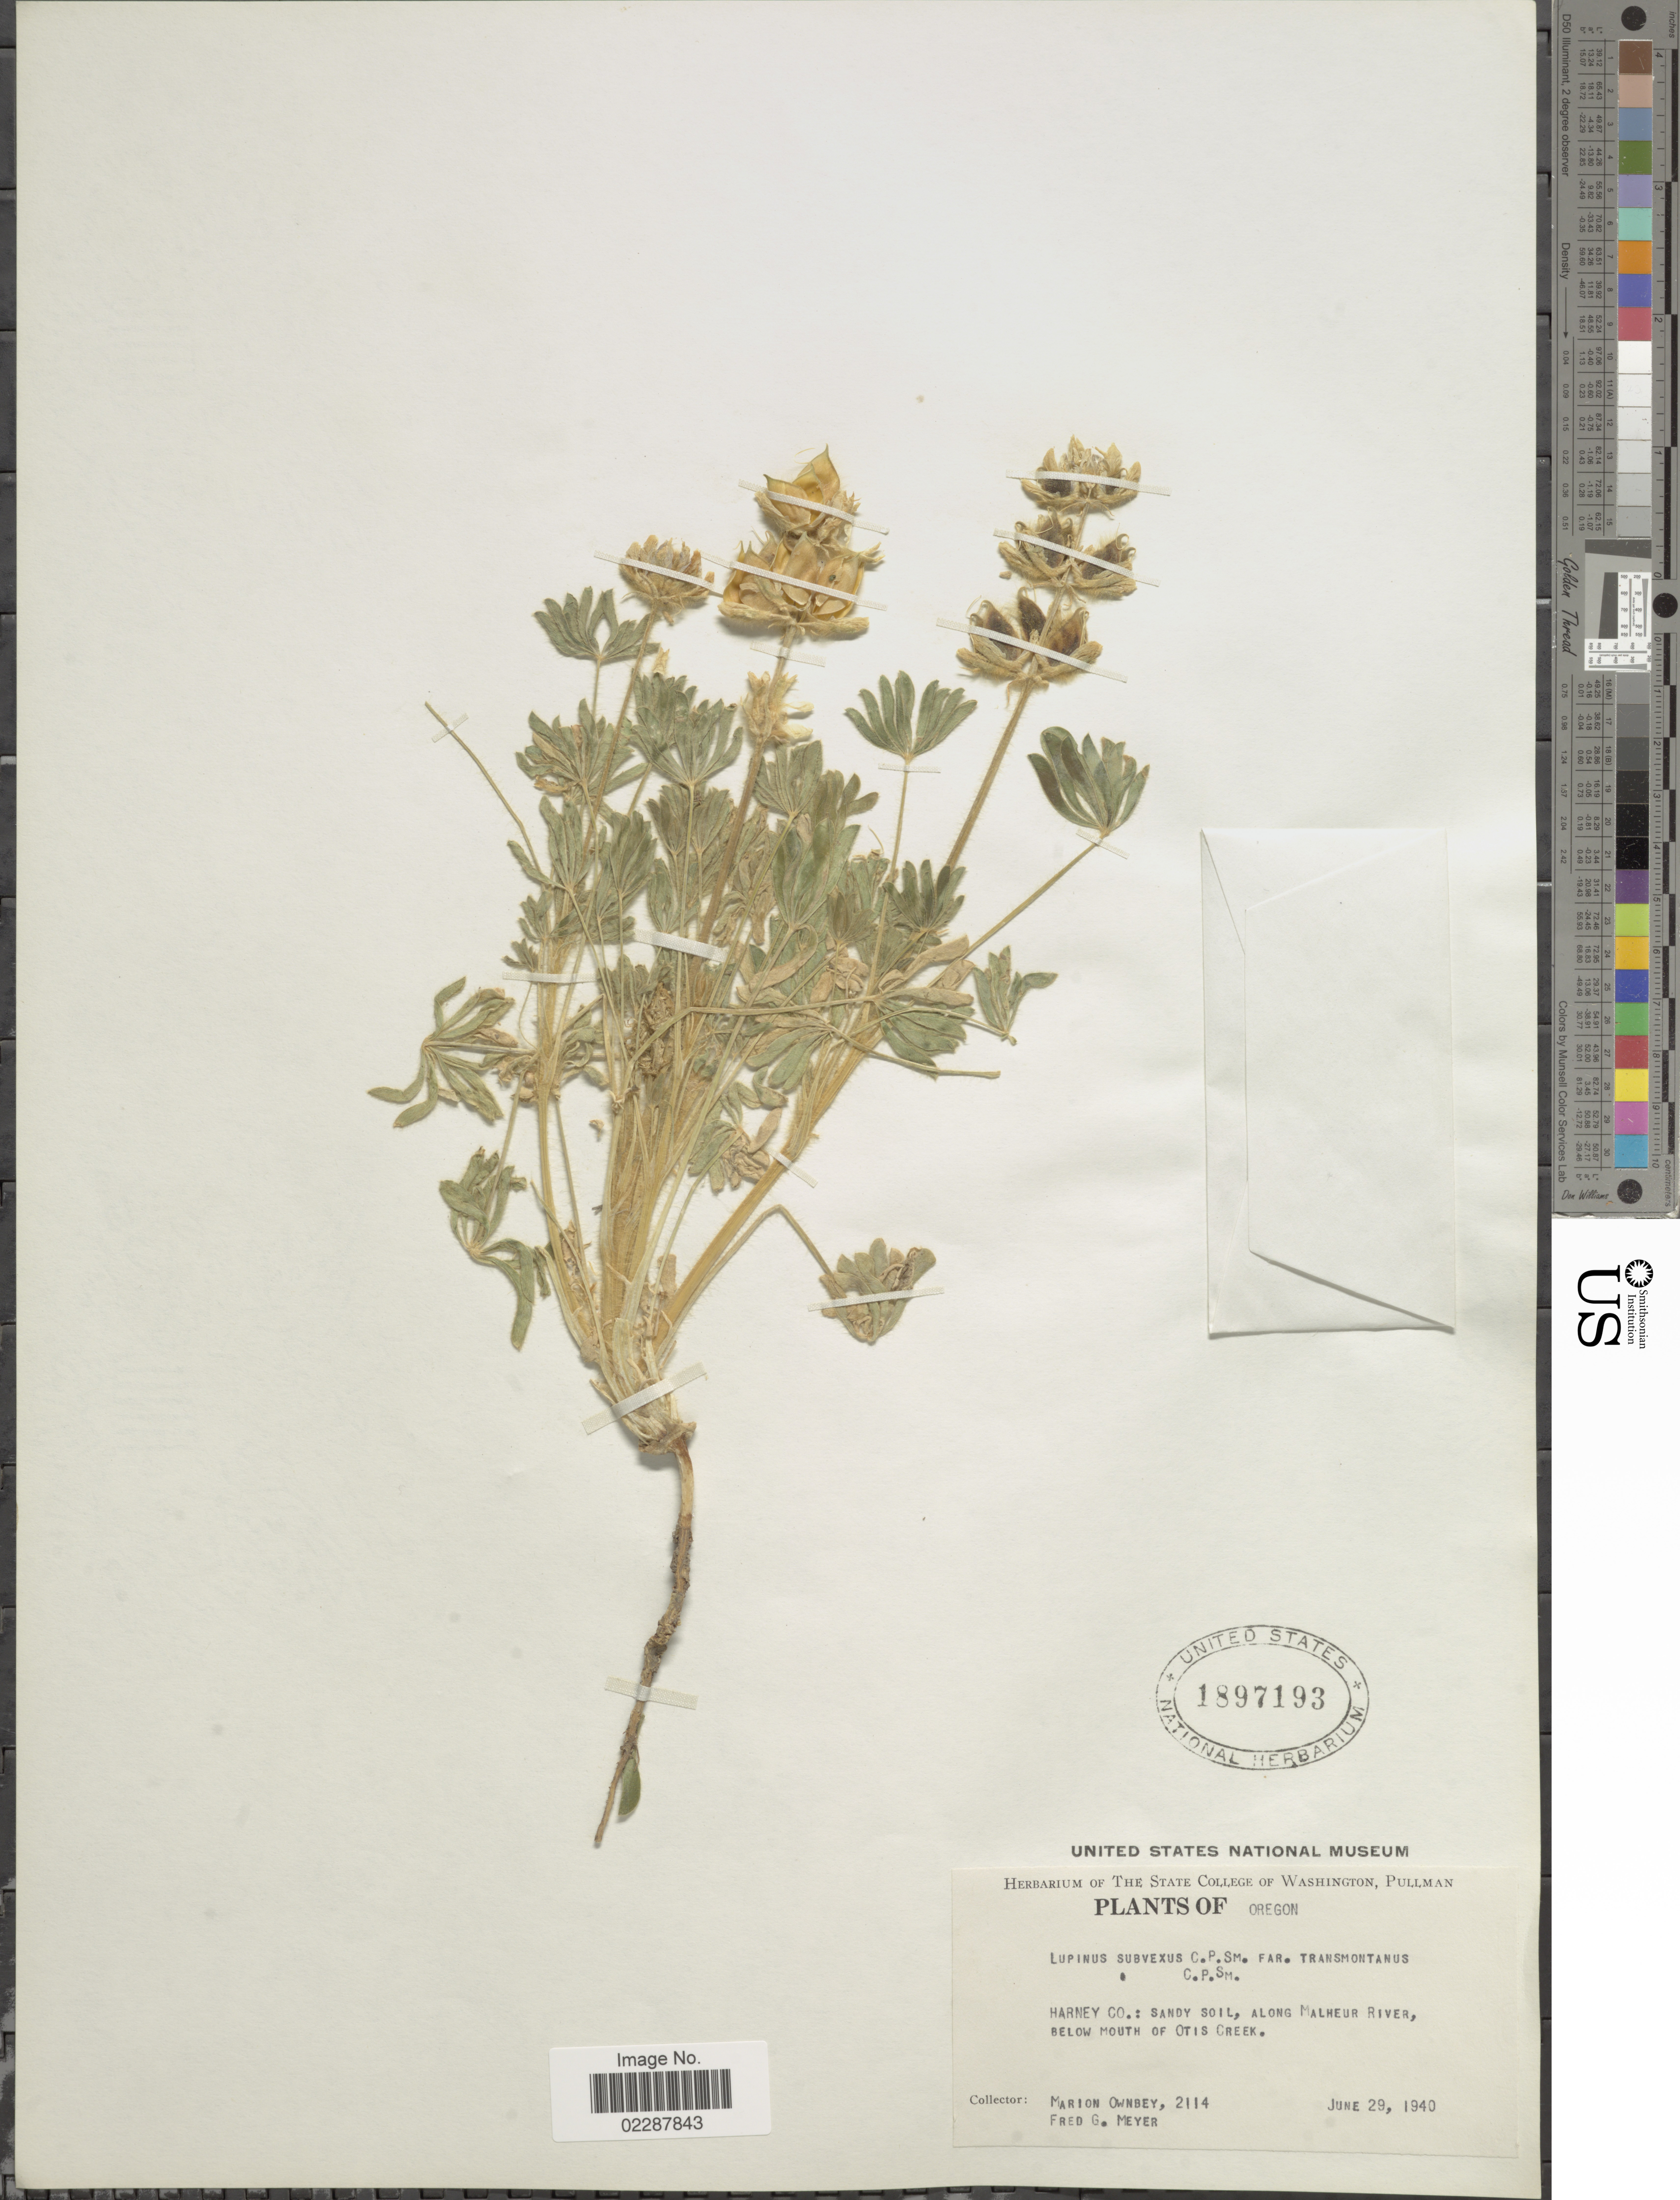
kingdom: Plantae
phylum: Tracheophyta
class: Magnoliopsida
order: Fabales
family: Fabaceae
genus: Lupinus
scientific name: Lupinus subvexus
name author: C.P. Sm.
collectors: M. Ownbey & F. G. Meyer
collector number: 2114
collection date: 1940-06-29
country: United States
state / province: Oregon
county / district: Harney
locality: Harney Co.: Sandy soil, along Malheur River, below mouth of Otis Creek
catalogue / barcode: US 1897193